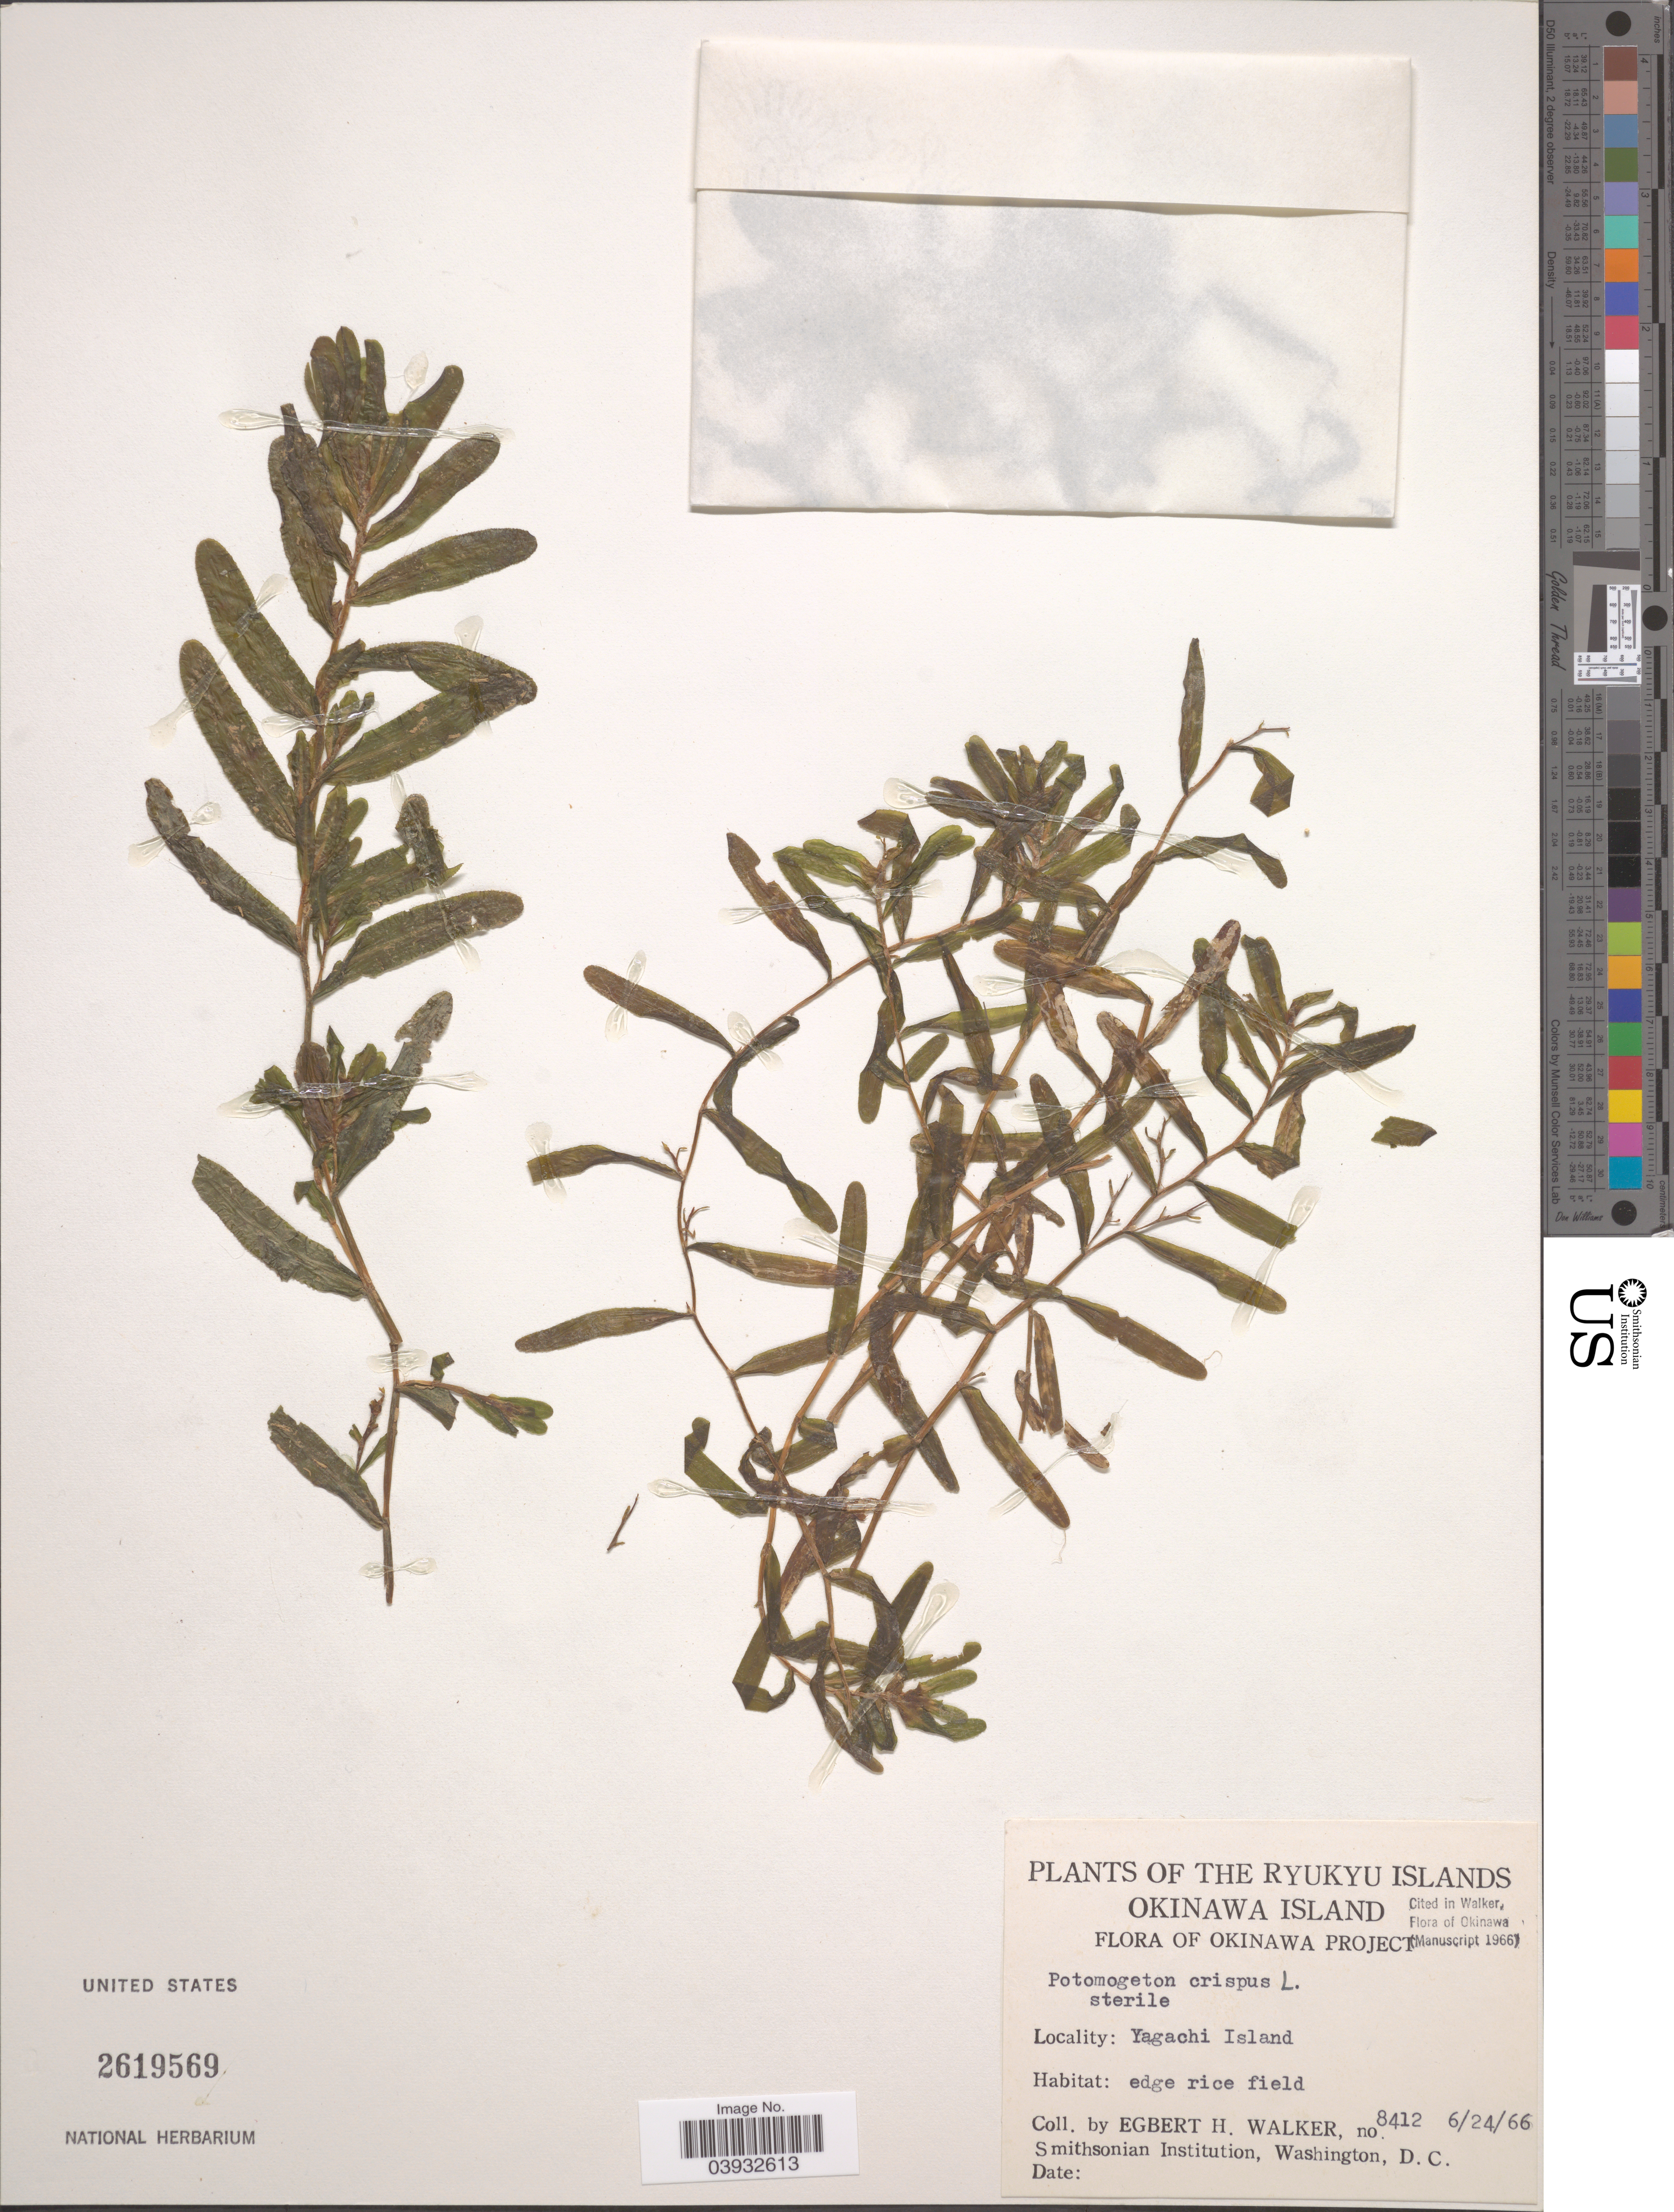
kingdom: Plantae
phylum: Tracheophyta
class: Liliopsida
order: Alismatales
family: Potamogetonaceae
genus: Potamogeton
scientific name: Potamogeton crispus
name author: L.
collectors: E. H. Walker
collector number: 8412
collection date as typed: Transcribed d/m/y: 24/6/66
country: Japan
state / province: Okinawa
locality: Ryukyu Islands. Okinawa Island. Okinawa Project. Yagachi Island. Edge rice field.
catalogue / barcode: US 2619569